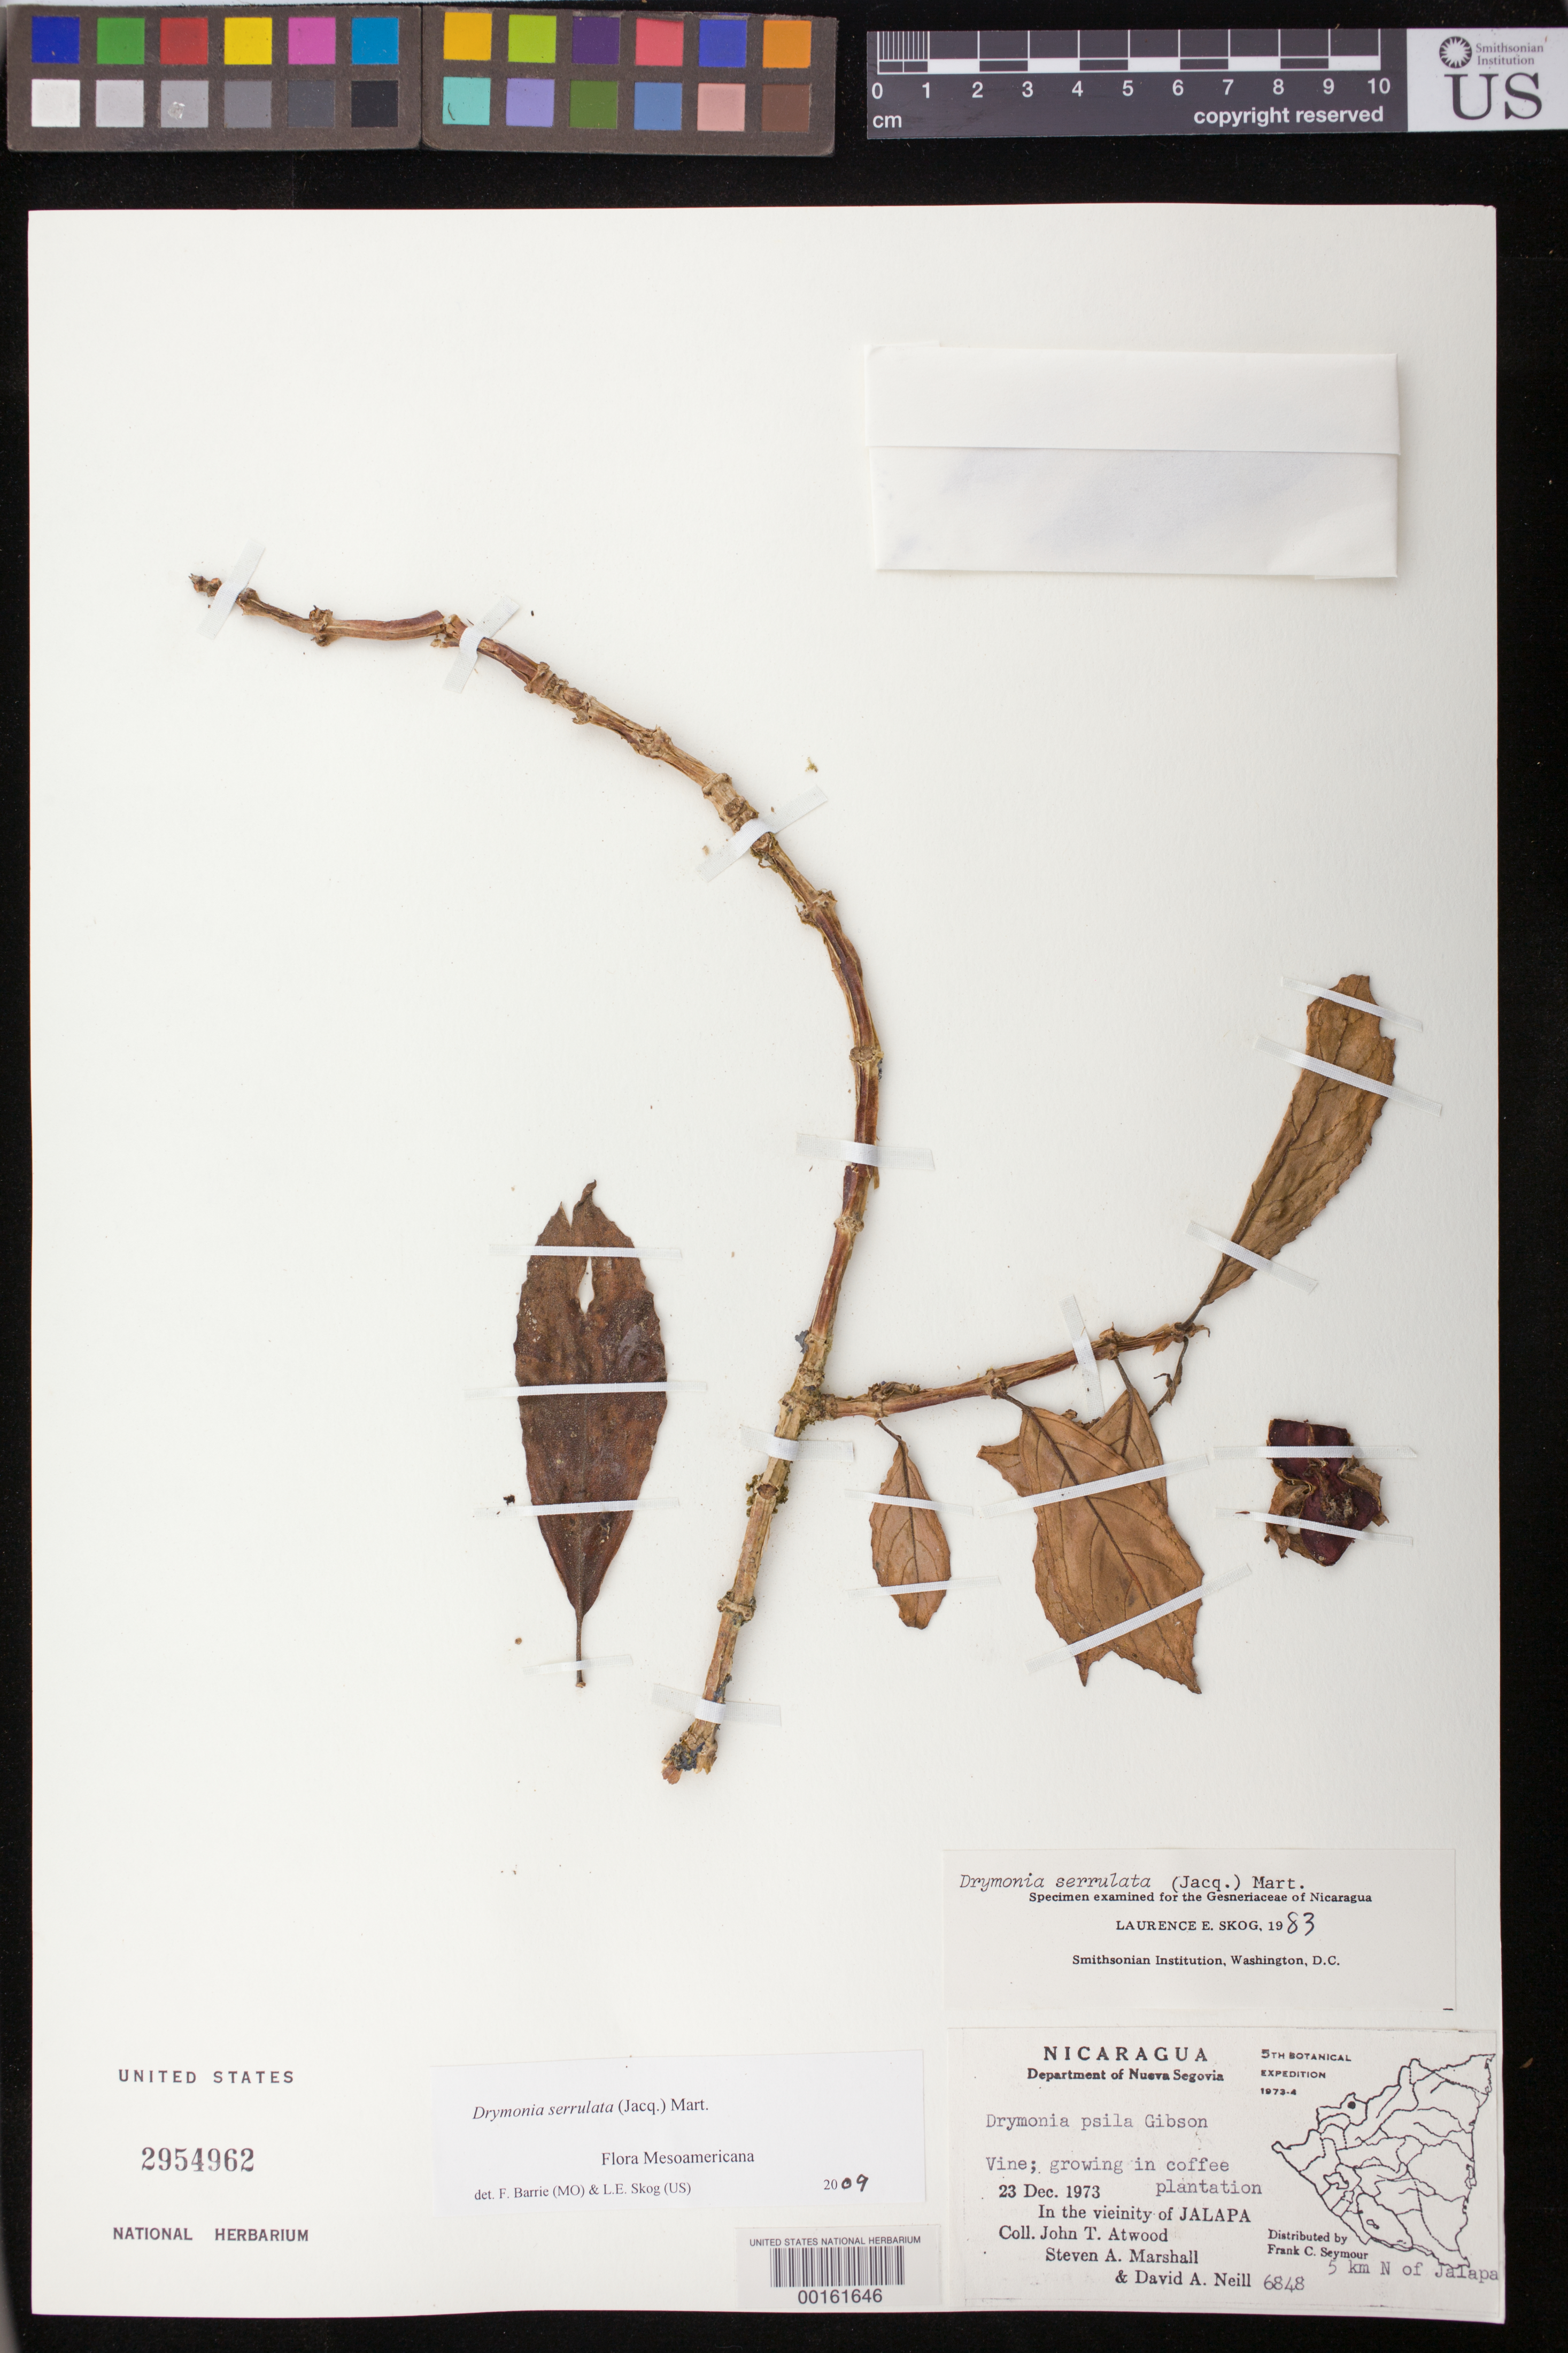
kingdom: Plantae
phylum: Tracheophyta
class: Magnoliopsida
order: Lamiales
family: Gesneriaceae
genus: Drymonia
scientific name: Drymonia serrulata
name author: (Jacq.) Mart.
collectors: J. T. Atwood, S. A. Marshall & D. A. Neill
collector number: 6848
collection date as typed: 23 Dec 1973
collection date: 1973-12-23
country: Nicaragua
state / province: Nueva Segovia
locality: In the vicinity of Jalapa, 5 km N of Jalapa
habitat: Growing in coffee plantation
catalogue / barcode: US 2954962